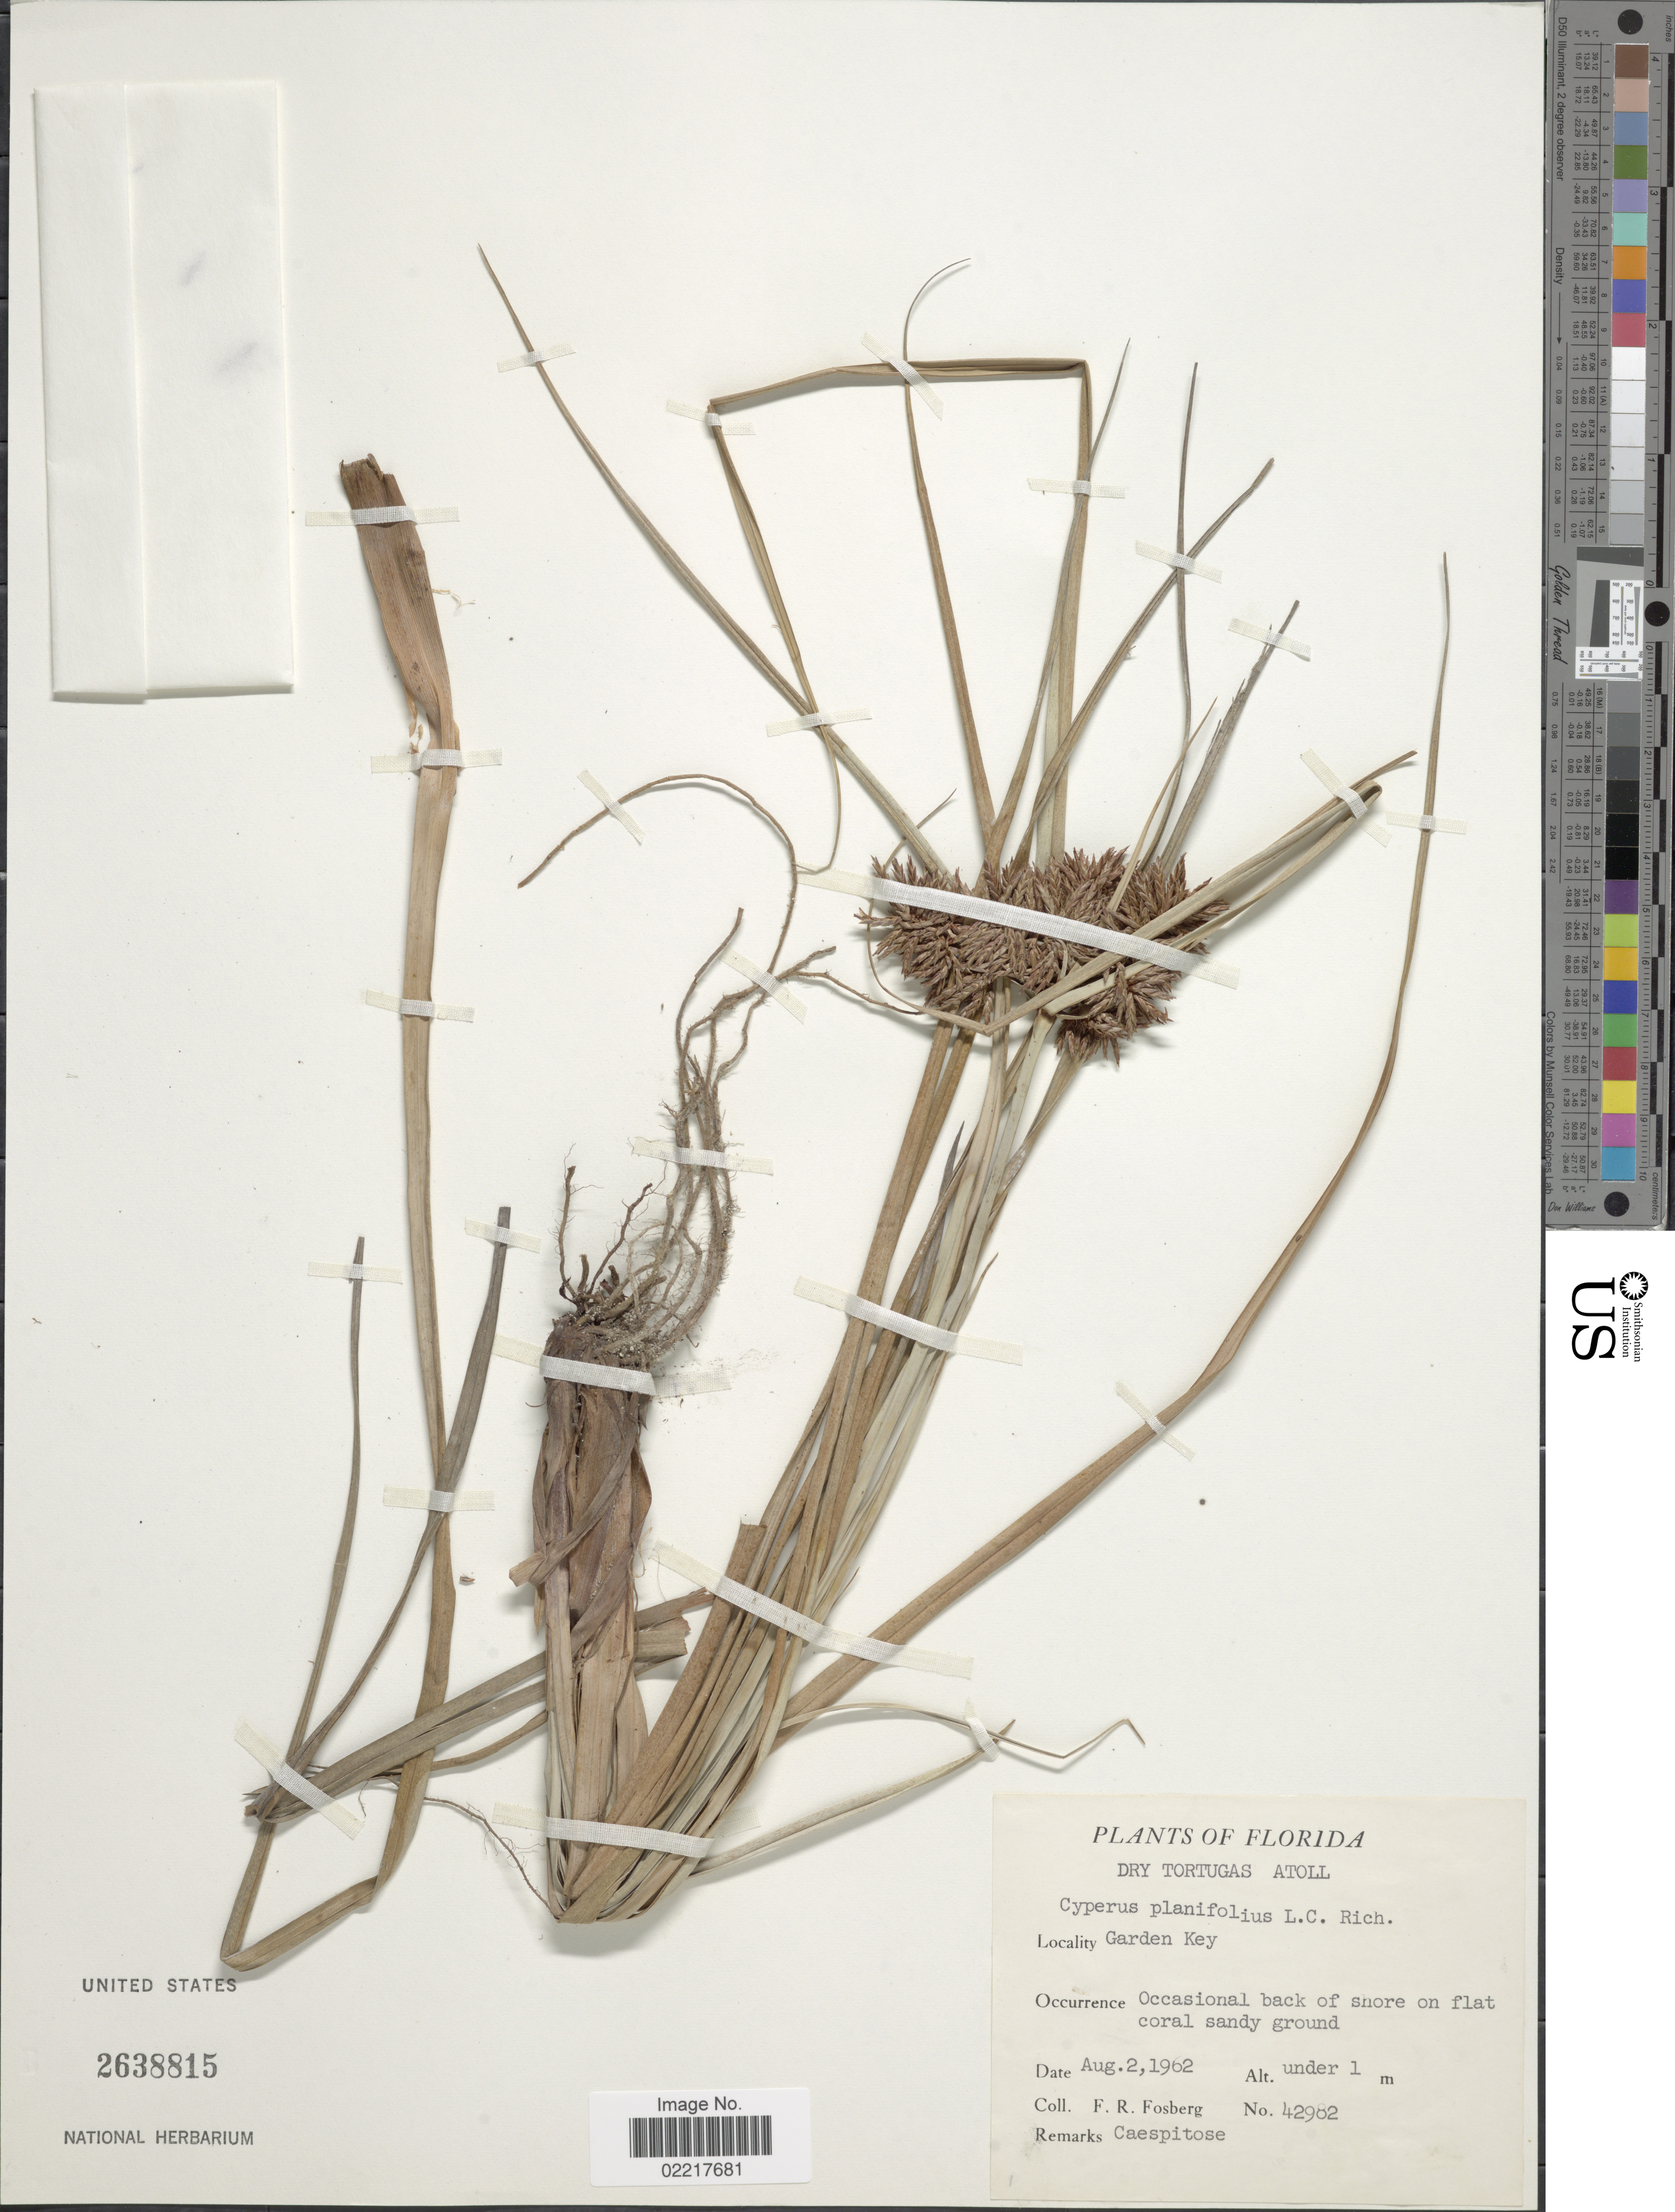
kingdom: Plantae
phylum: Tracheophyta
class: Liliopsida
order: Poales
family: Cyperaceae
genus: Cyperus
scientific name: Cyperus planifolius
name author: Rich.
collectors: F. R. Fosberg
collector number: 42982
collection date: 1962-08-02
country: United States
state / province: Florida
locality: Dry Tortugas Keys. Garden Key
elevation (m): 1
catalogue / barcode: US 2638815